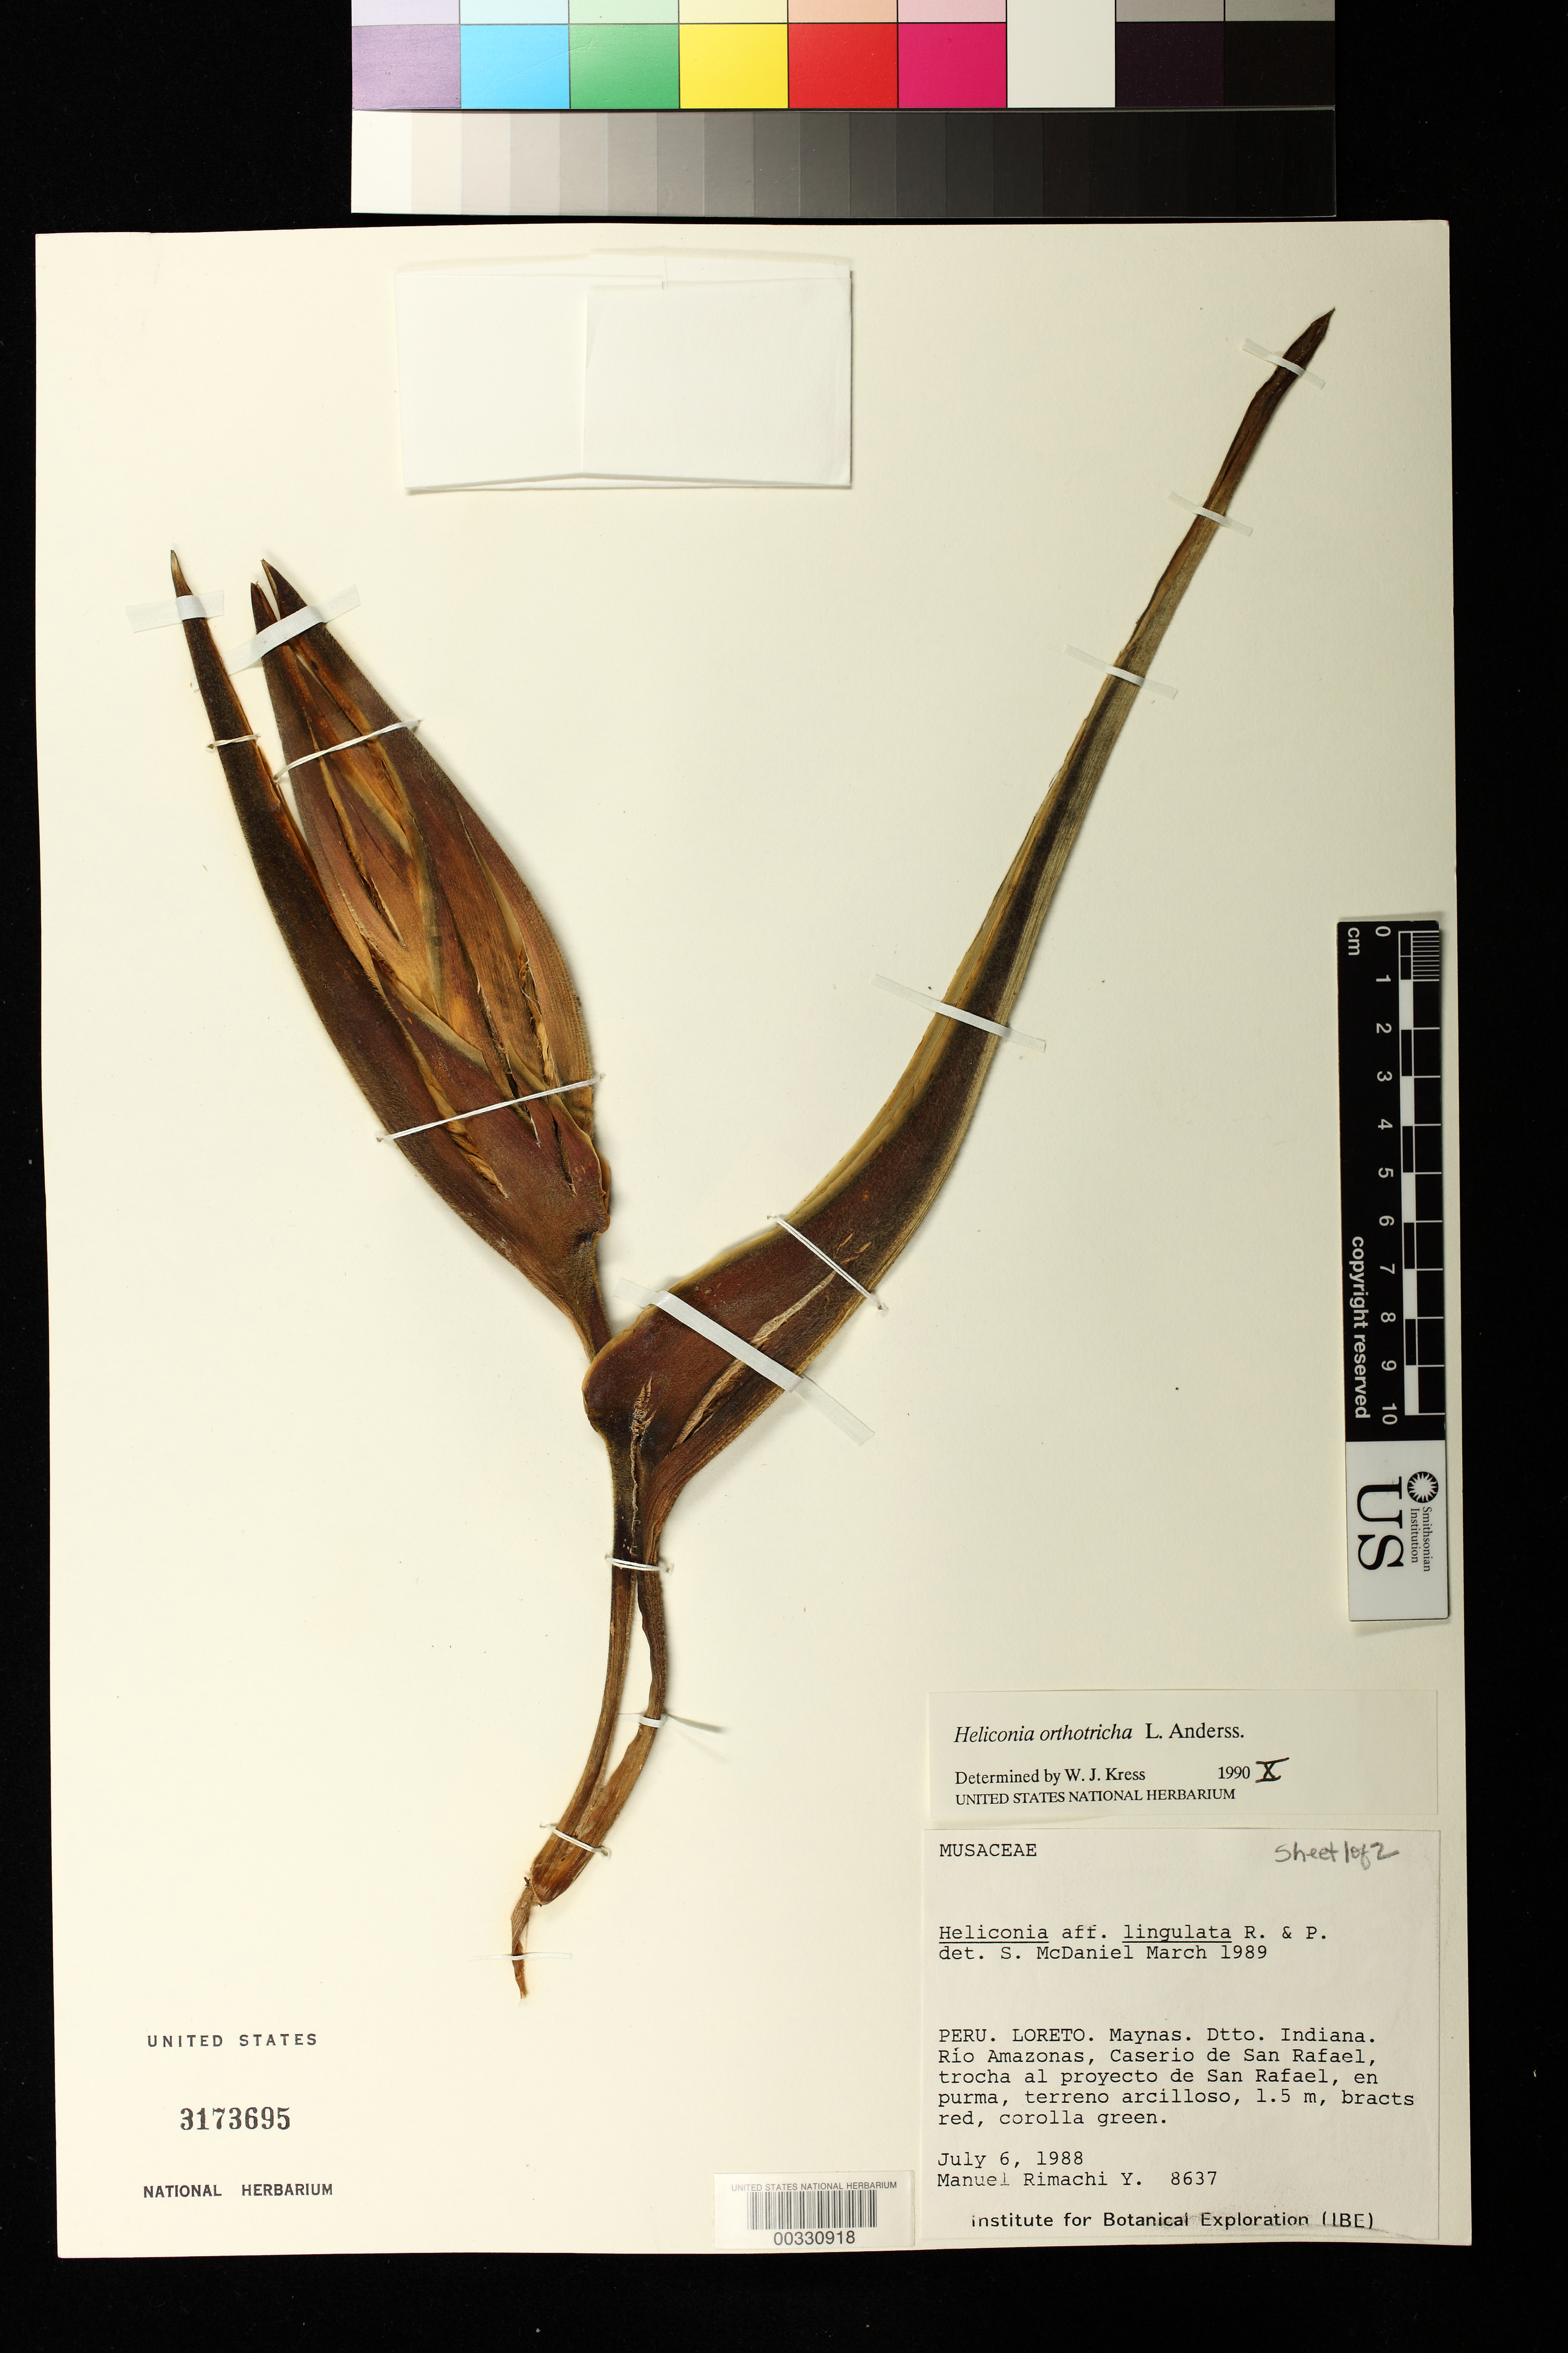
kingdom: Plantae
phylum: Tracheophyta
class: Liliopsida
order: Zingiberales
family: Heliconiaceae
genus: Heliconia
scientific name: Heliconia orthotricha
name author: L. Andersson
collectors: M. Rimachi Y.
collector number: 8637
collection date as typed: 06 Jul 1988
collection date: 1988-07-06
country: Peru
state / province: Loreto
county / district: Maynas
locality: Dtto Indiana, Rio Amazonas, Caserio de San Rafael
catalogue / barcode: US 3173695